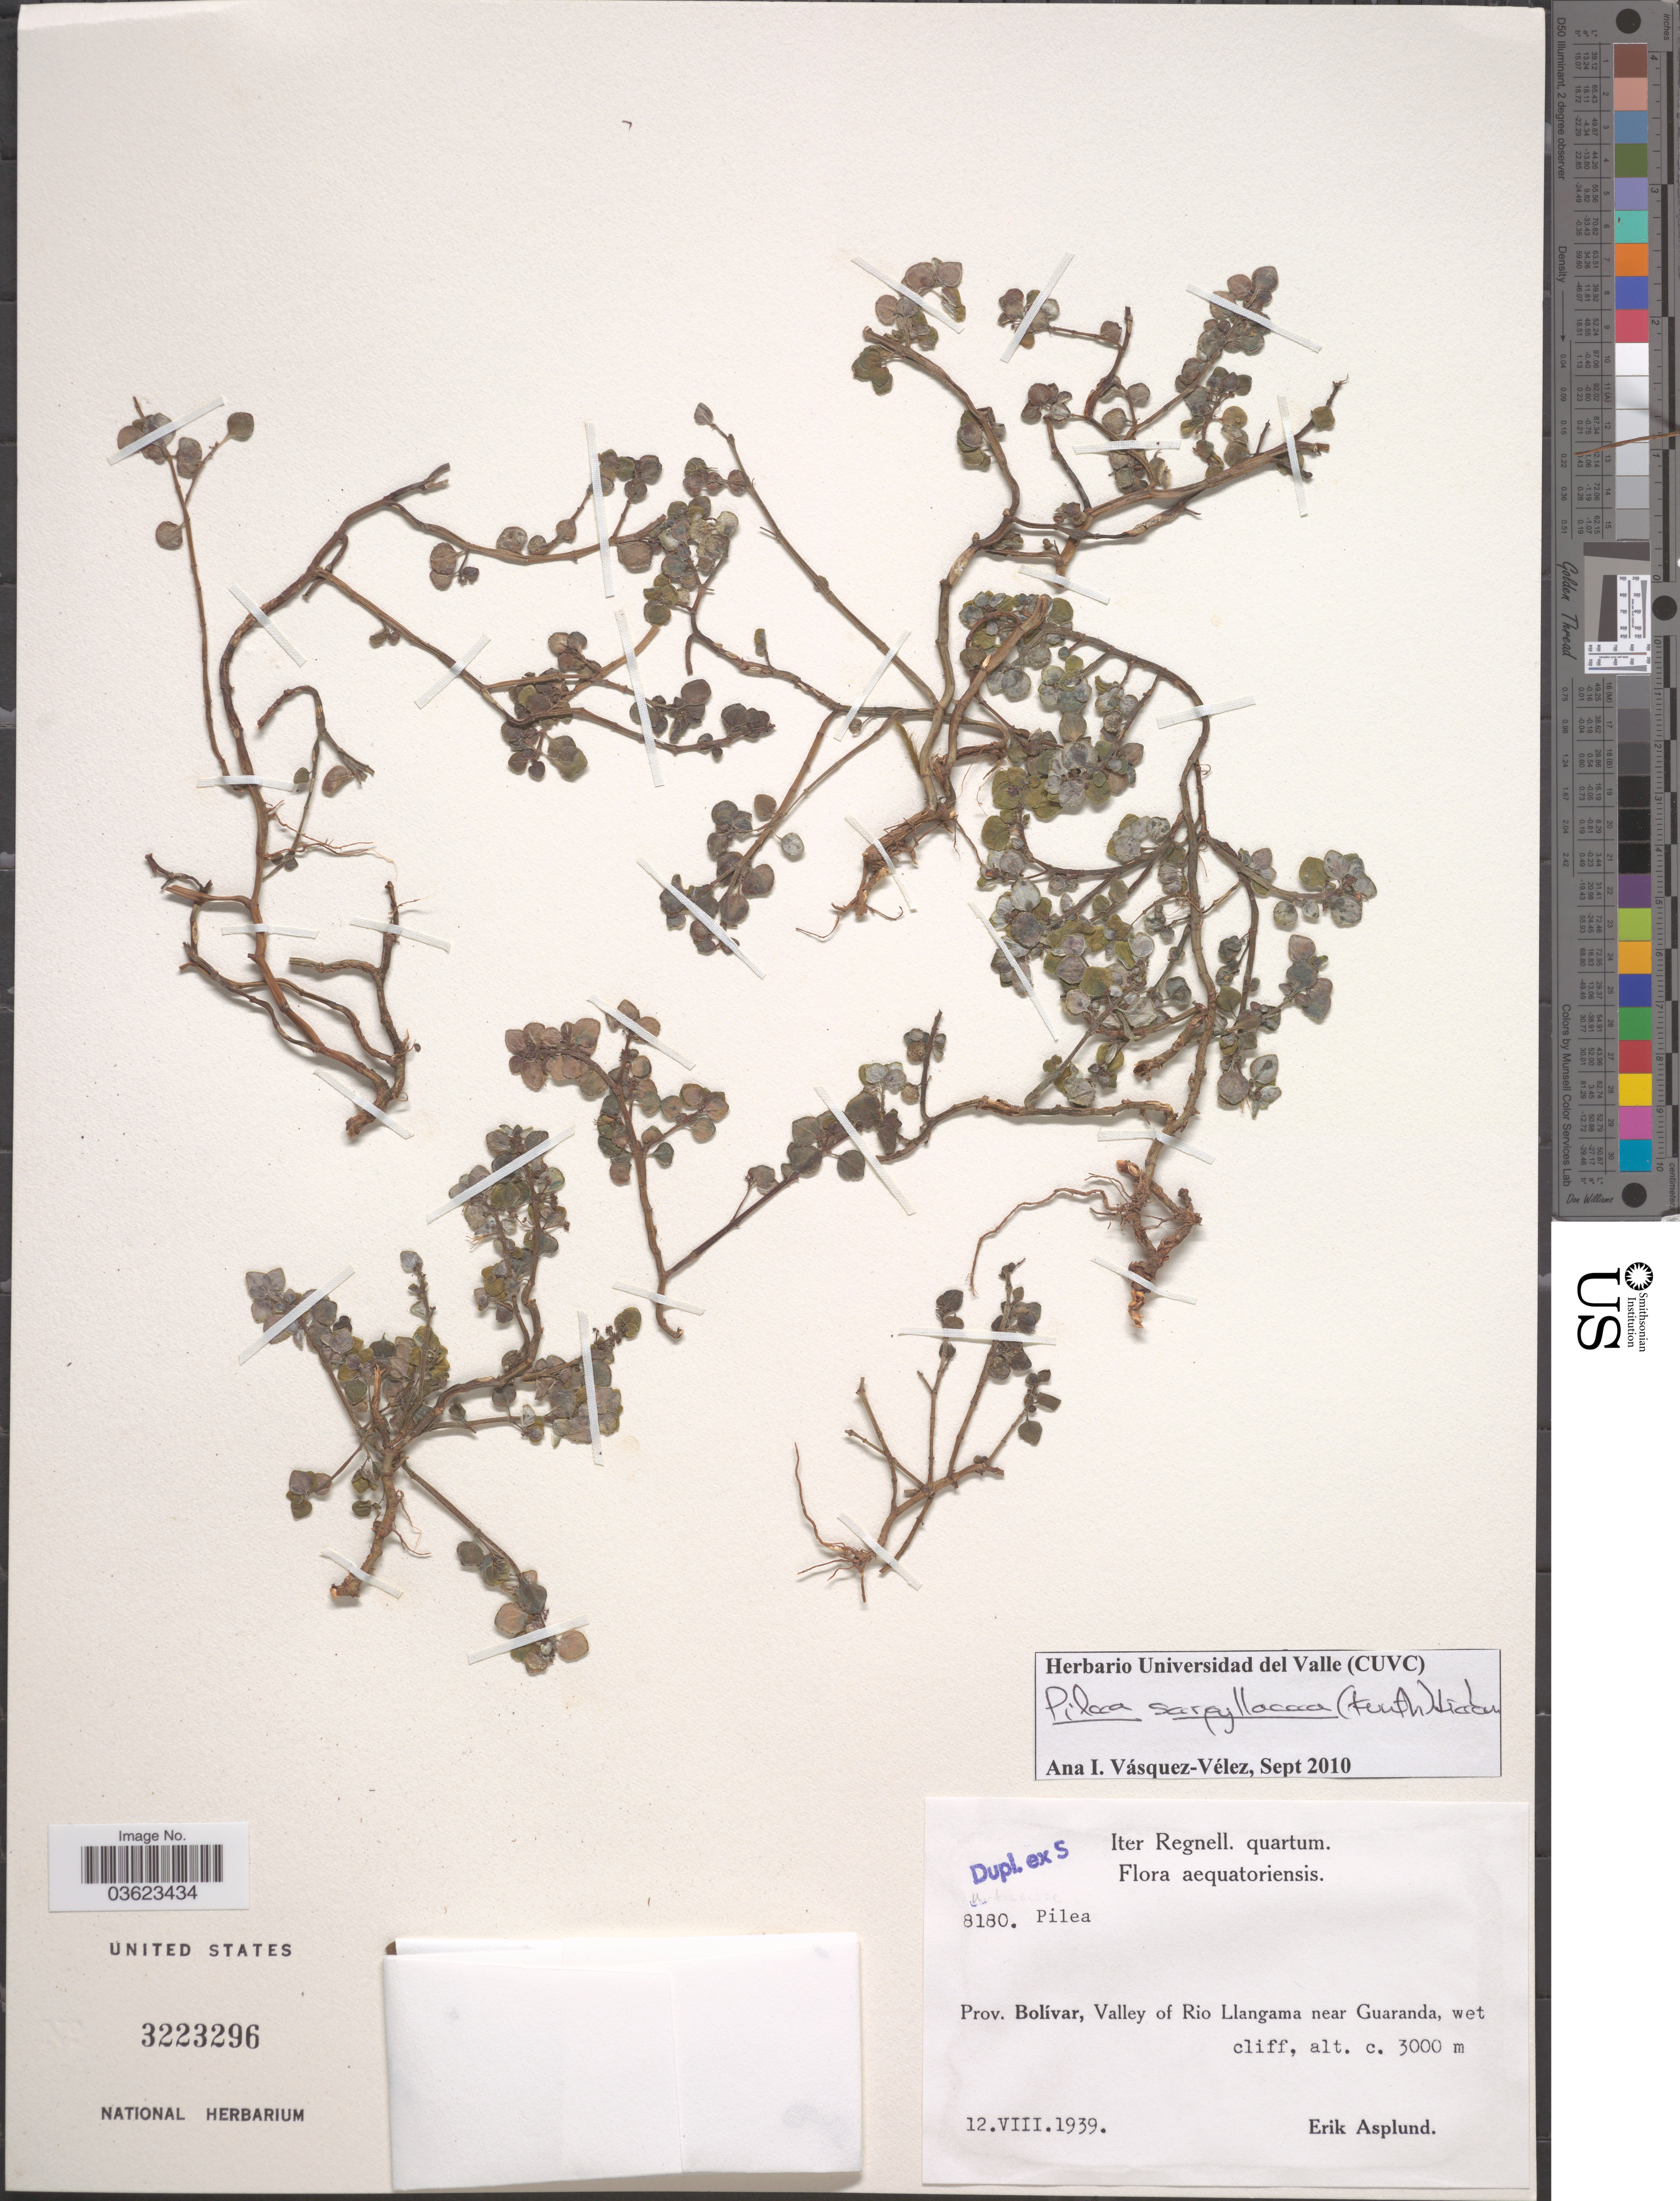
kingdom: Plantae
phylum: Tracheophyta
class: Magnoliopsida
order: Rosales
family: Urticaceae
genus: Pilea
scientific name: Pilea serpyllacea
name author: (Kunth) Liebm.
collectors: E. Asplund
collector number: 8180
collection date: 1939-08-12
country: Ecuador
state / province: Bolívar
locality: Aequatoriensis. Valley of Rio Llangama near Guaranda.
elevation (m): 3000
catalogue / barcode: US 3223296